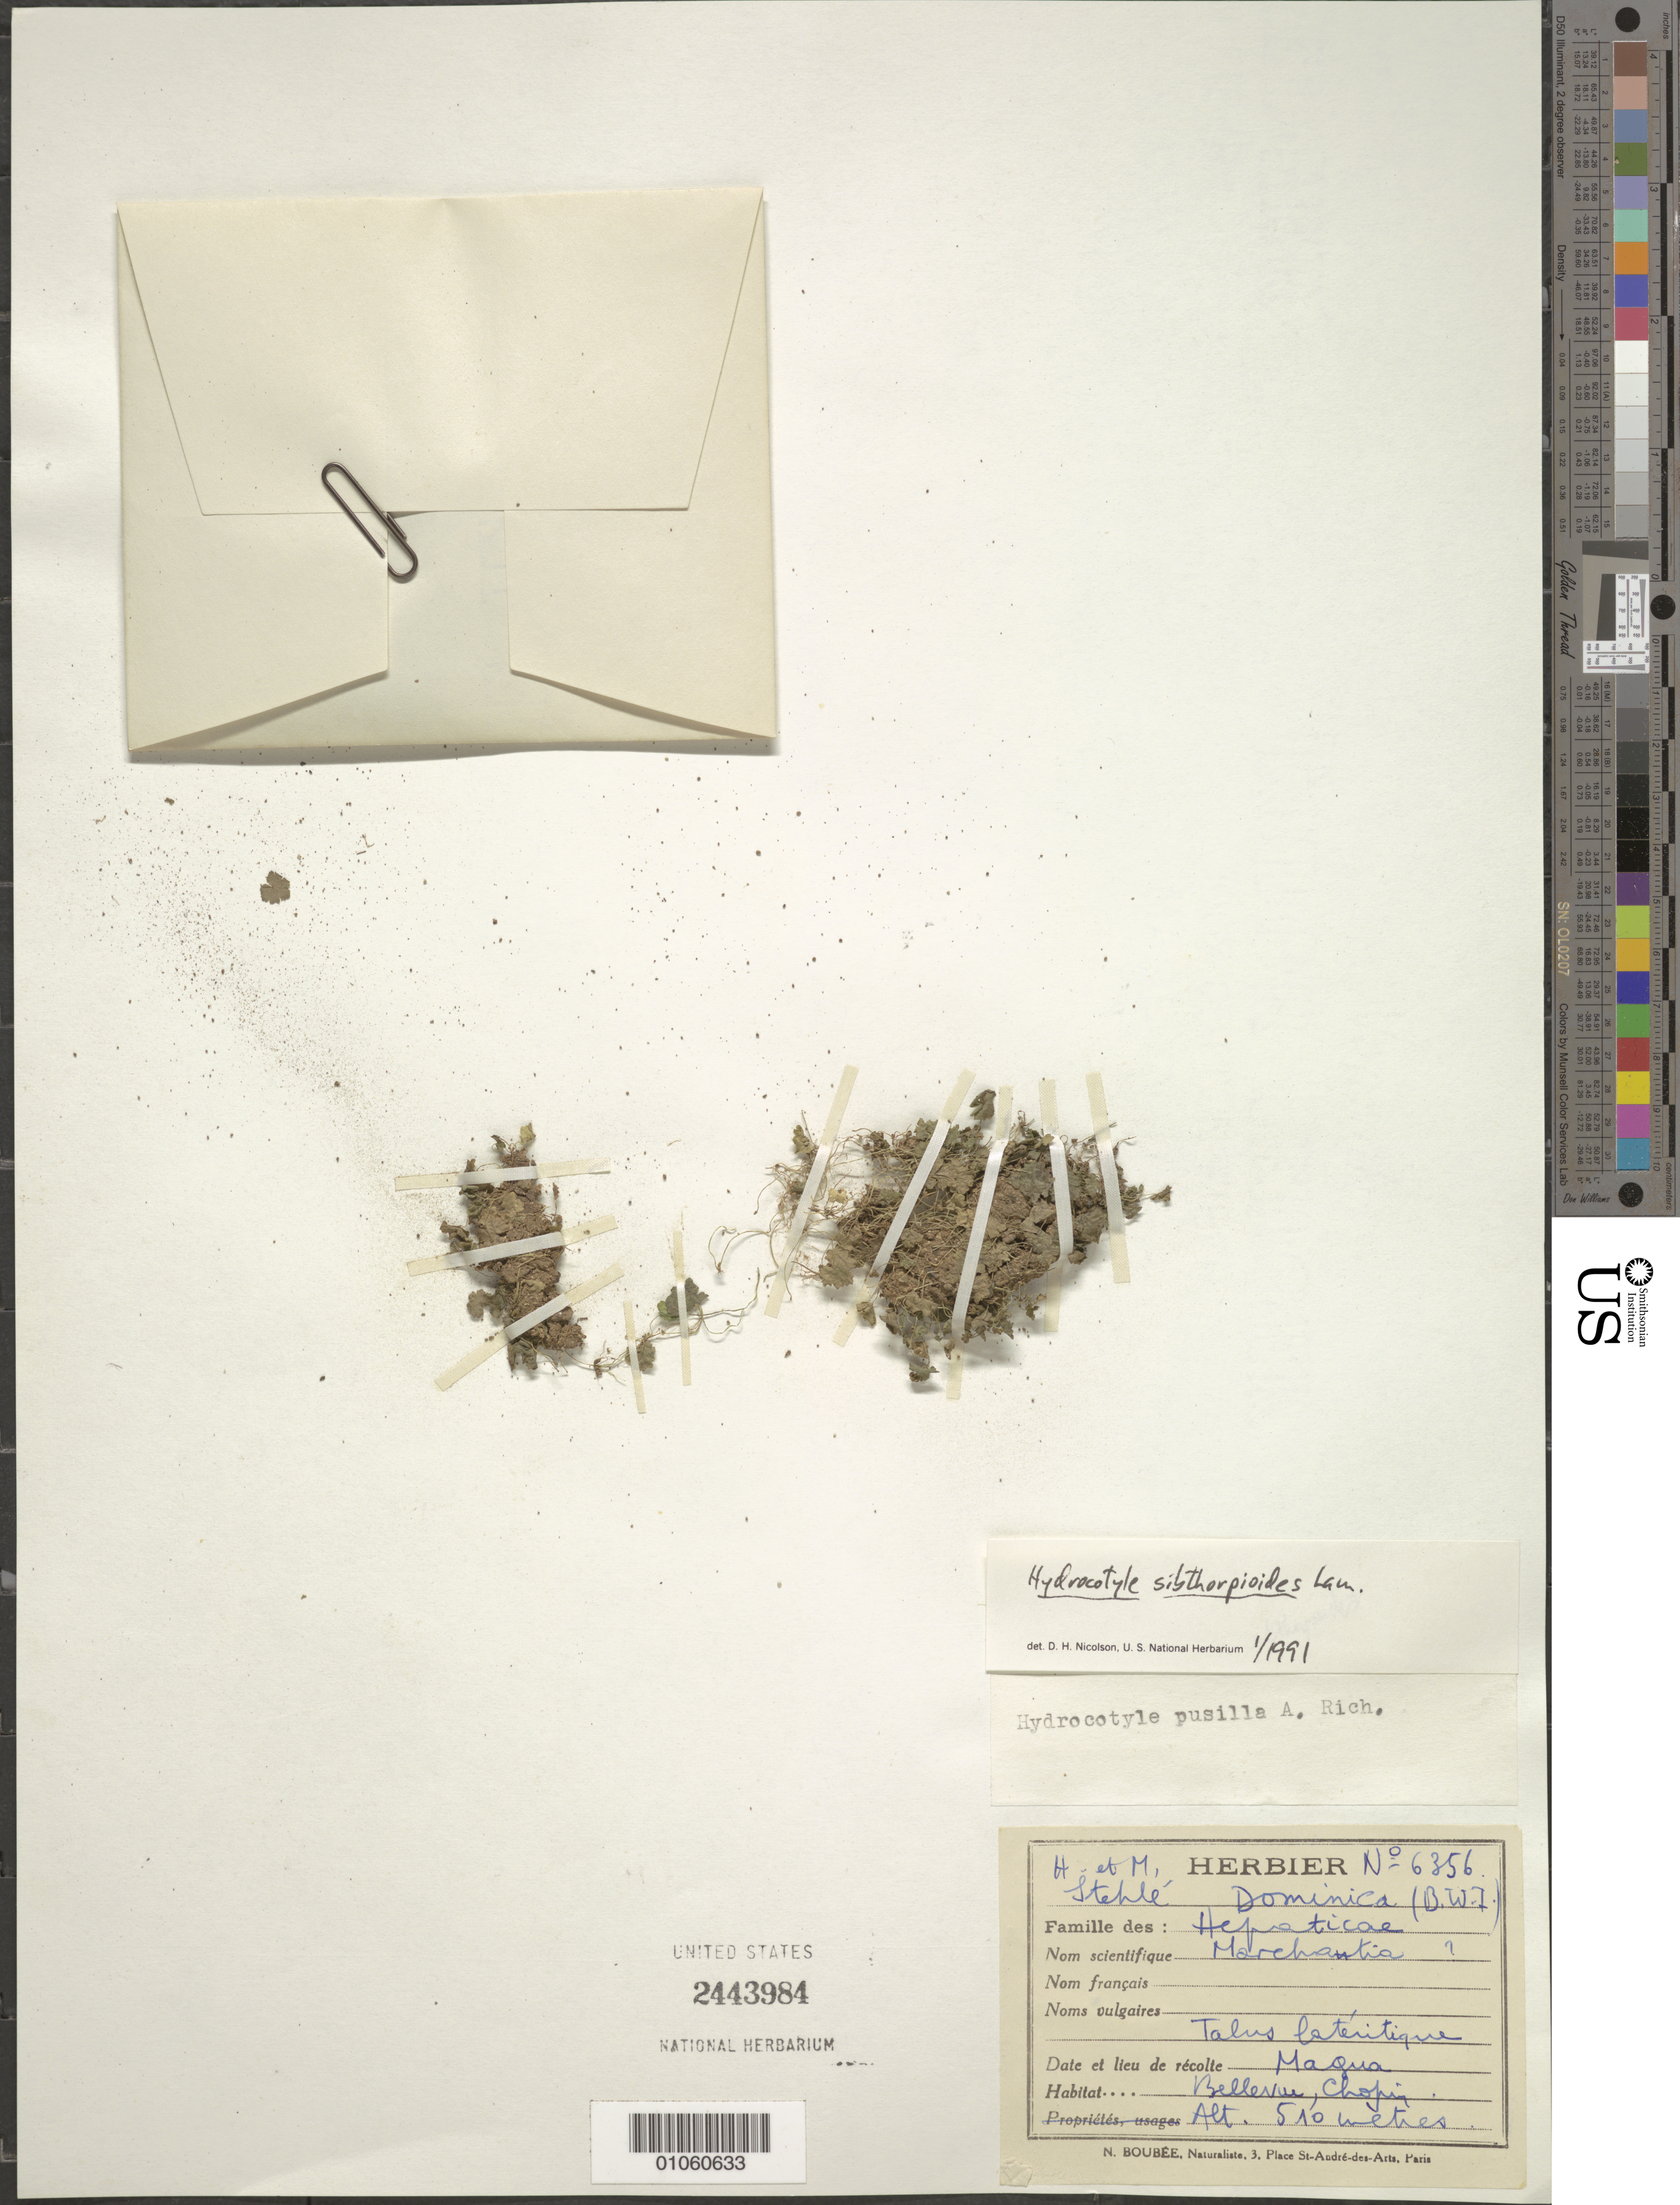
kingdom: Plantae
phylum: Tracheophyta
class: Magnoliopsida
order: Apiales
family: Araliaceae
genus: Hydrocotyle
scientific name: Hydrocotyle sibthorpioides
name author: Lam.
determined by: Nicolson, Dan H.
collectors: H. Stehlé & M. Stehlé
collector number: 6356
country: Dominica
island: Dominica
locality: Magua, Bellevue, Chopin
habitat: Talus latéritique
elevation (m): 510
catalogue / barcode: US 2443984